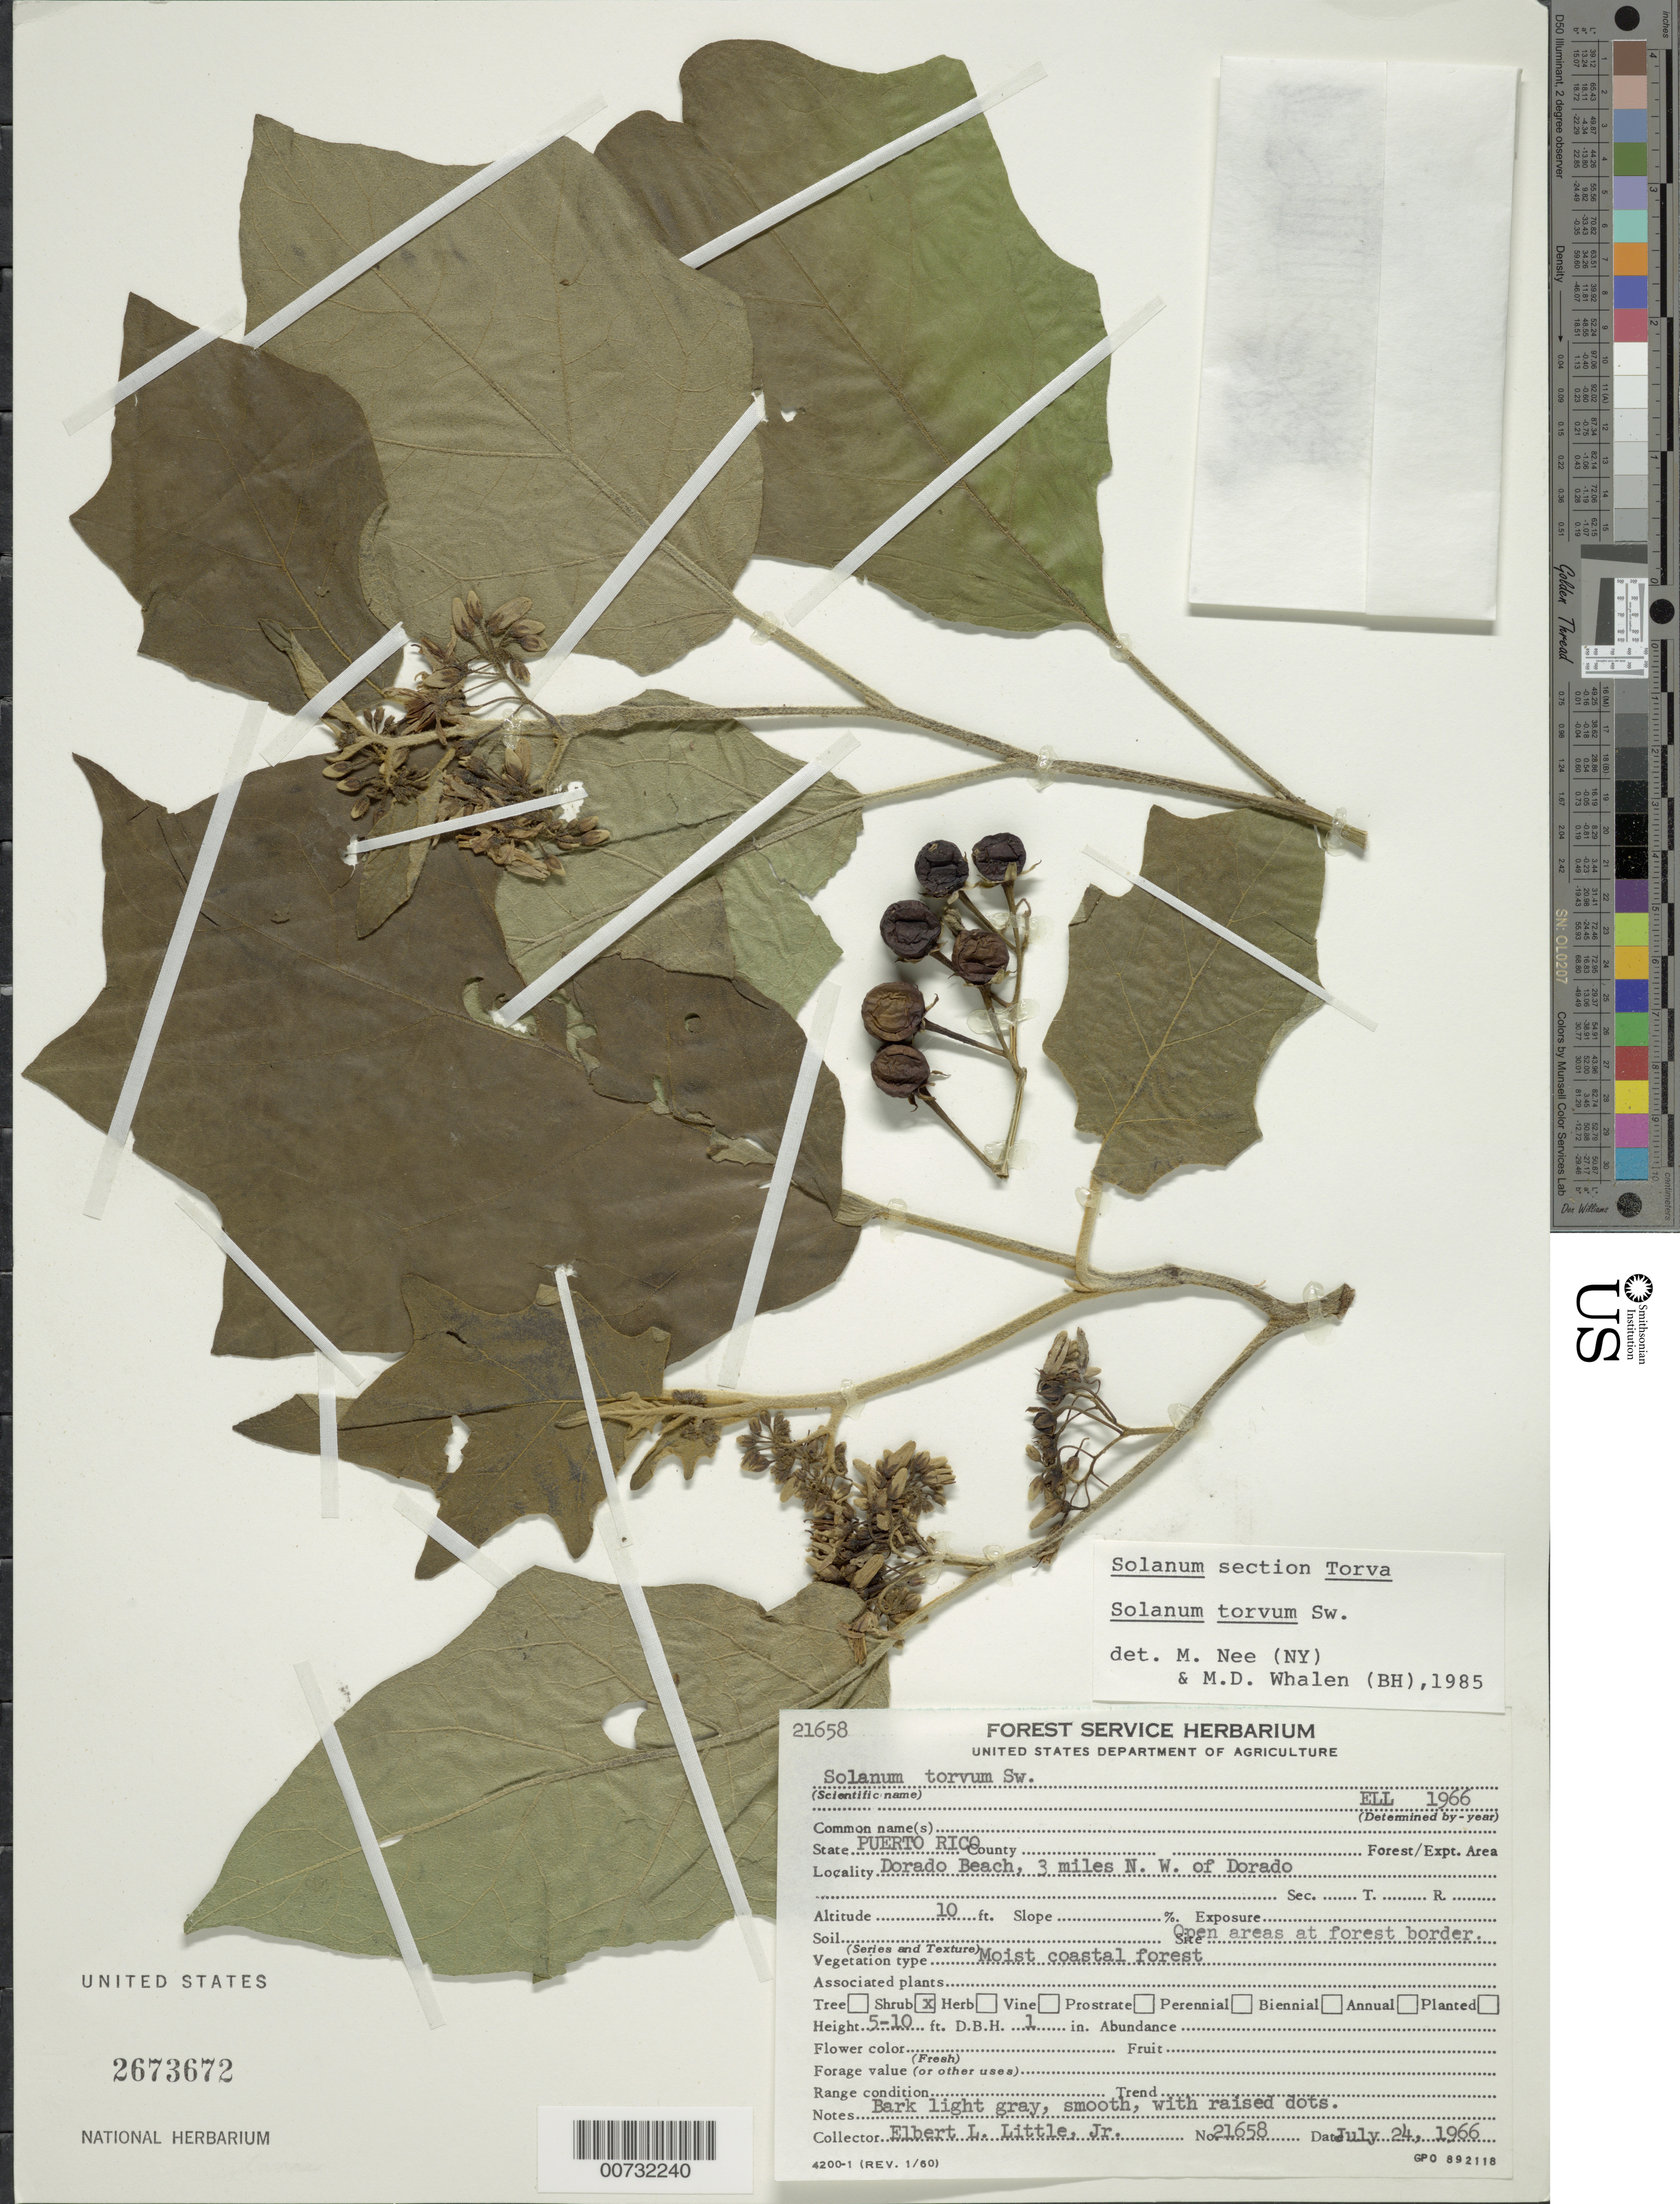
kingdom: Plantae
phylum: Tracheophyta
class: Magnoliopsida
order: Solanales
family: Solanaceae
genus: Solanum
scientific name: Solanum torvum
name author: Sw.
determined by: Nee, Michael H.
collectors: E. L. Little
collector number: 21658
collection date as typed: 24 Jul 1966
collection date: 1966-07-24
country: Puerto Rico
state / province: Dorado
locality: Dorado Beach, 3 mi NW of Dorado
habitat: Open areas at forest border; moist coastal forest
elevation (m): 3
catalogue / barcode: US 2673672